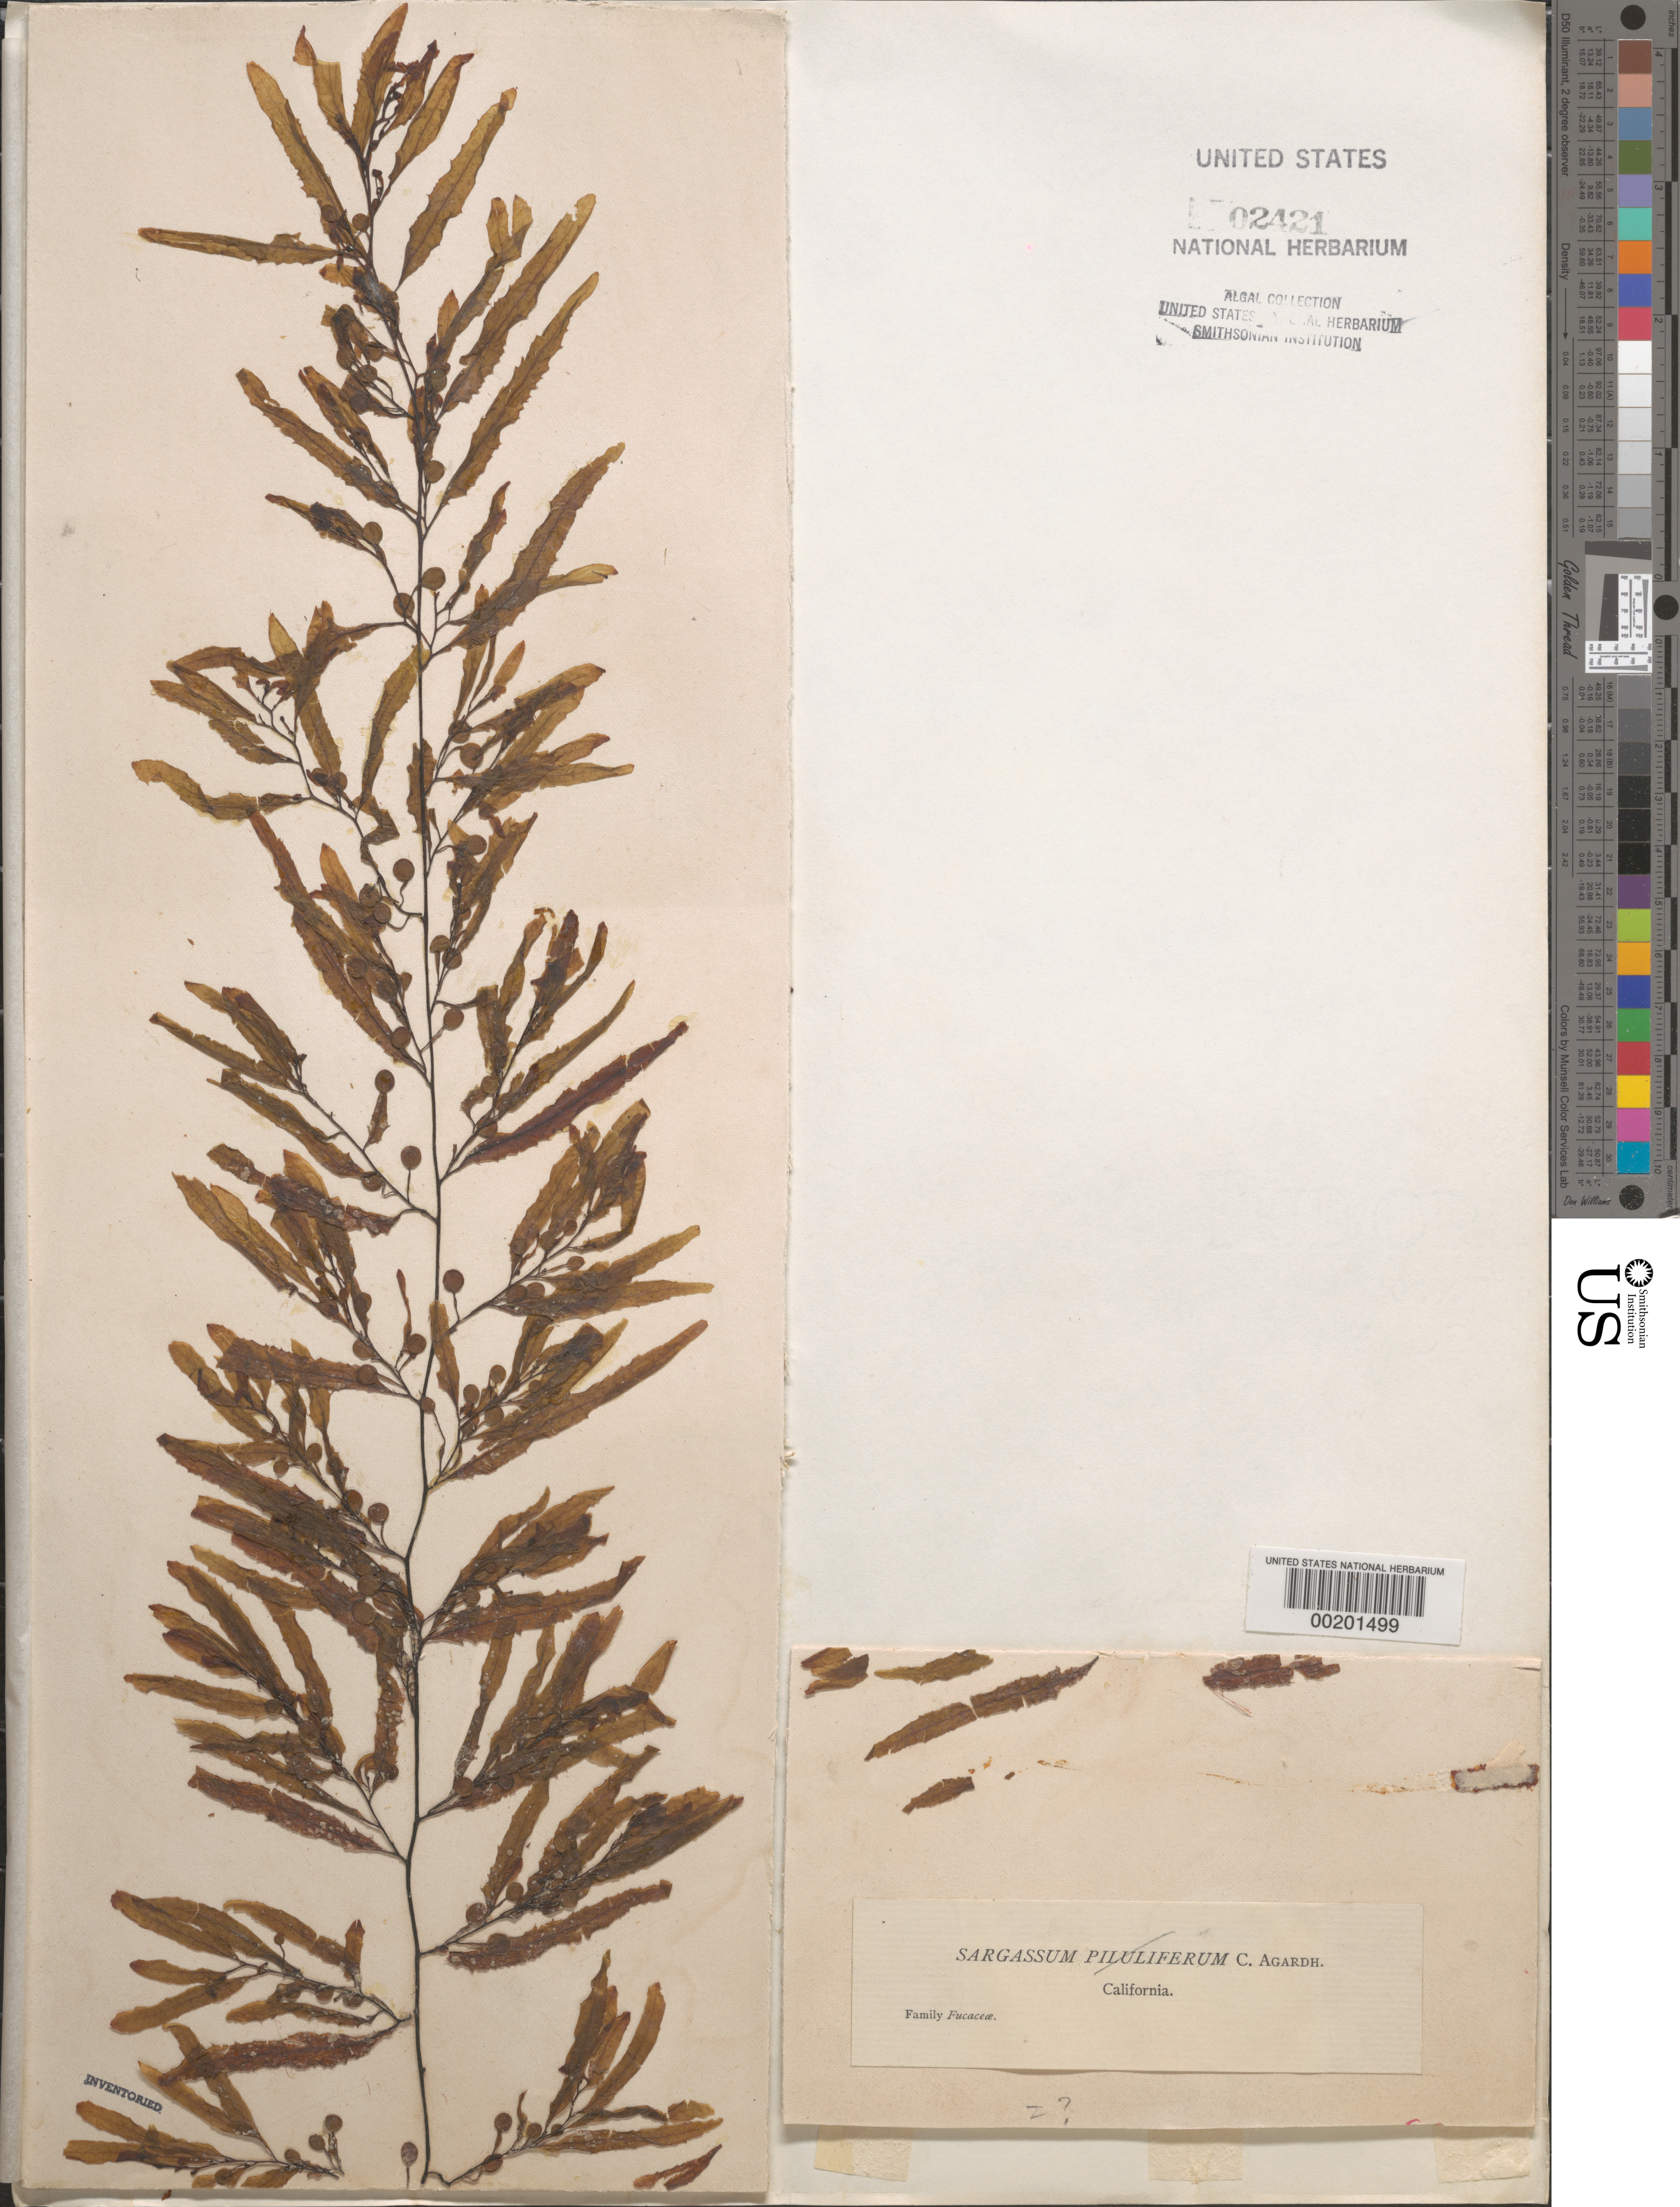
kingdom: Chromista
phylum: Ochrophyta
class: Phaeophyceae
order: Fucales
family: Sargassaceae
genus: Sargassum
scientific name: Sargassum sp.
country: United States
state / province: California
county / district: San Diego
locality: False Bay, San Diego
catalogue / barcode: US 2421